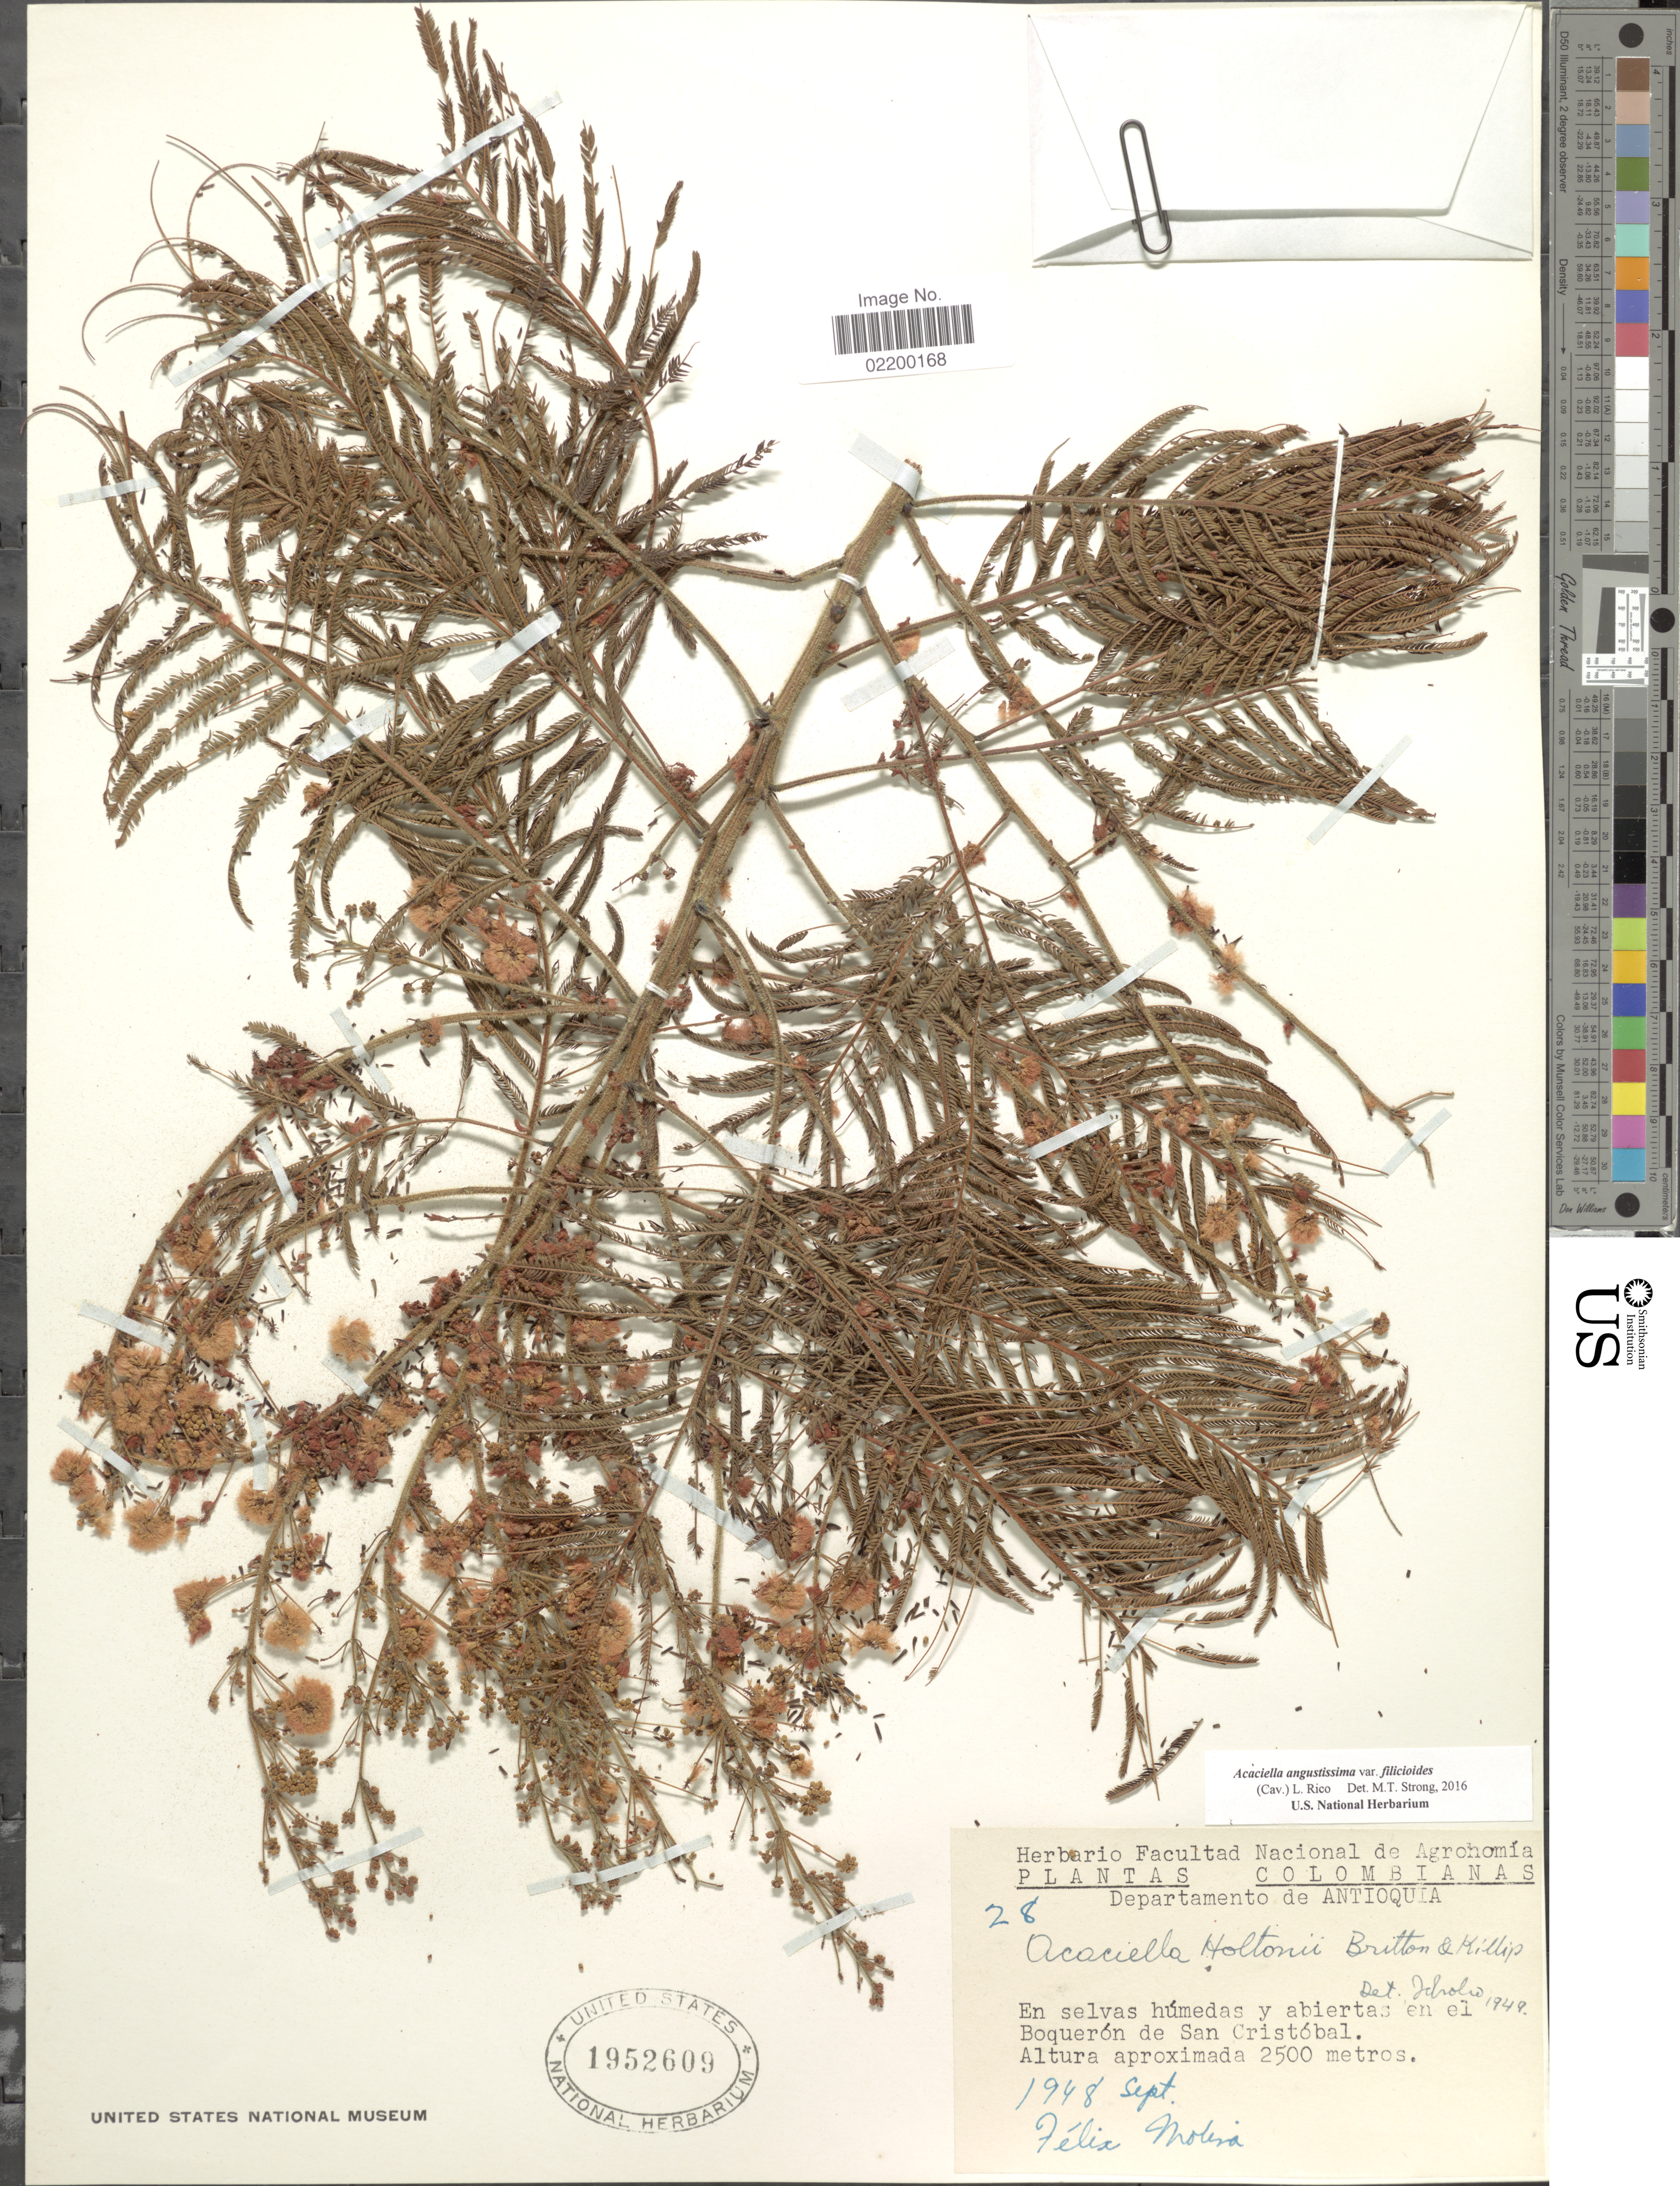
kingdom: Plantae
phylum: Tracheophyta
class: Magnoliopsida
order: Fabales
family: Fabaceae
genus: Acaciella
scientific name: Acaciella angustissima var. filicioides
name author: (Cav.) L. Rico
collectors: F. Molina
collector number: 28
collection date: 1948-09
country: Colombia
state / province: Antioquia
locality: Departamento de Antioquia. Boqueron de San Cristobal.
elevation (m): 2500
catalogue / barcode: US 1952609